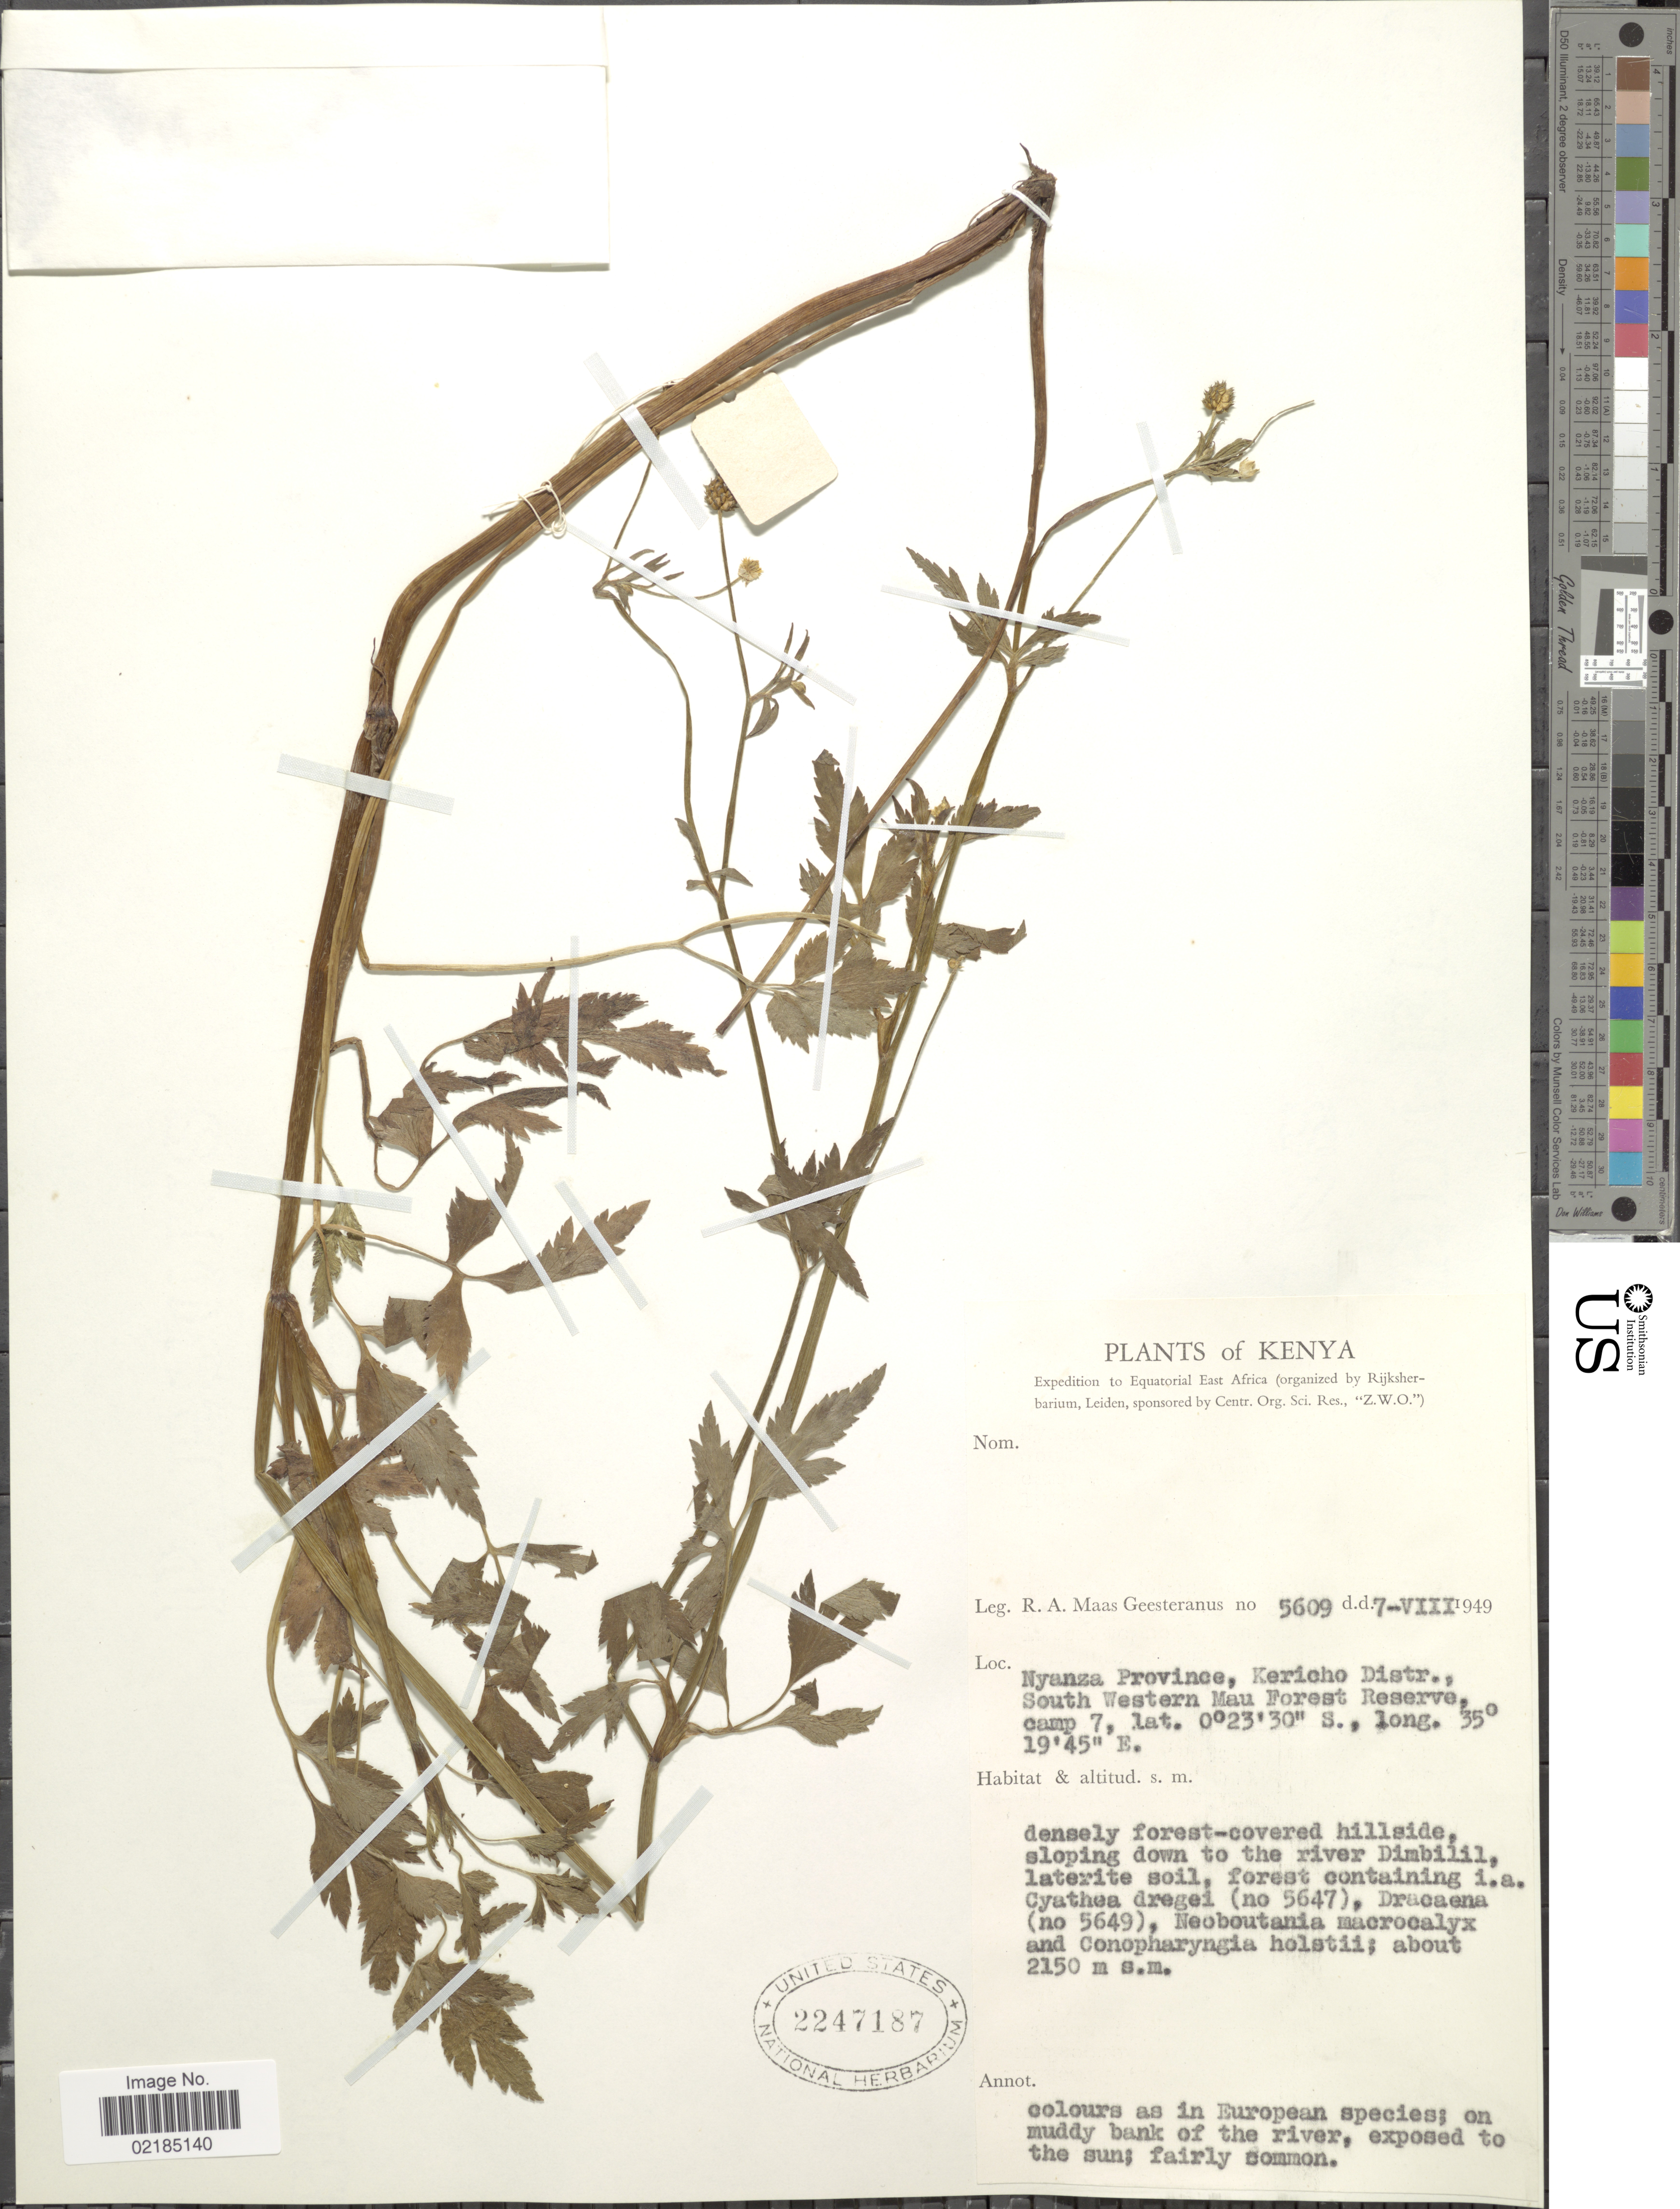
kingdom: Plantae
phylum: Tracheophyta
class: Magnoliopsida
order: Asterales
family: Asteraceae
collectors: R. A. Maas Geesteranus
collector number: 5609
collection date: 1949-08-07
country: Kenya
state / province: Kericho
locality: Nyanza Province, Kericho Distr., South Western Mau Forest Reserve, camp 7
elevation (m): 2150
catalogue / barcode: US 2247187